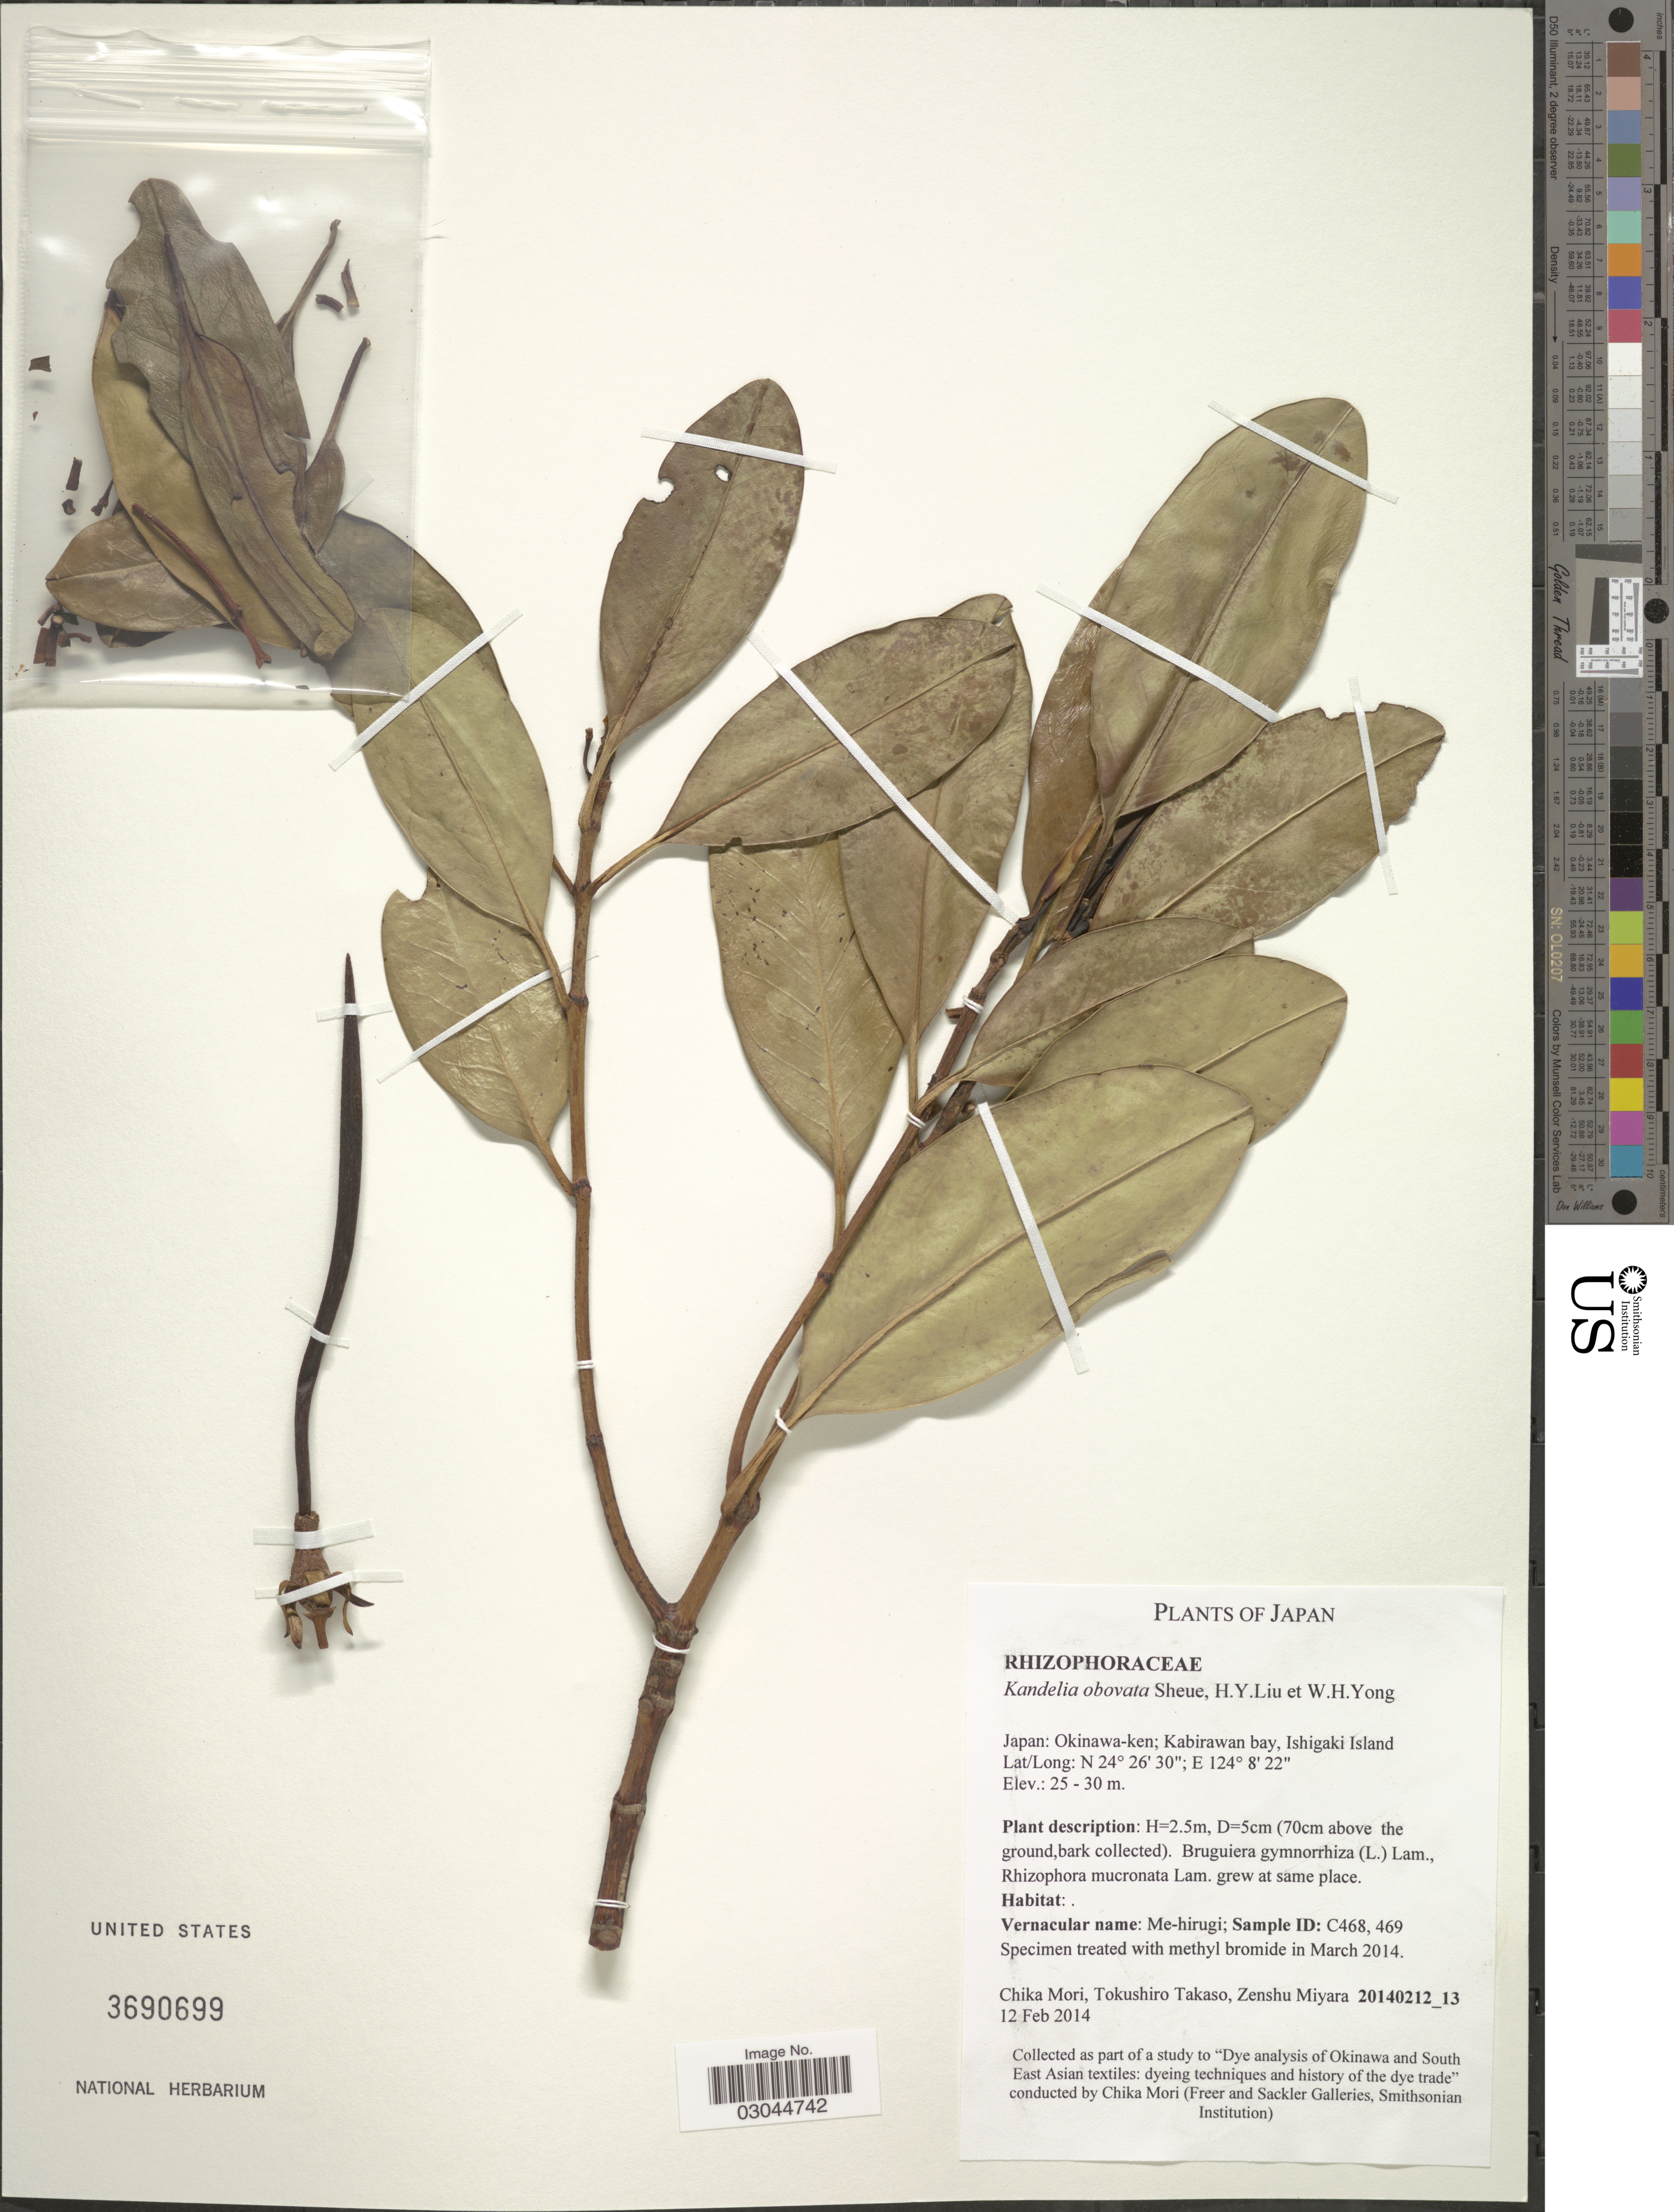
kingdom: Plantae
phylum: Tracheophyta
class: Magnoliopsida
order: Malpighiales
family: Rhizophoraceae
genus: Kandelia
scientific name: Kandelia obovata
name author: Sheue et al.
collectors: C. Mori, T. Takaso & Z. Miyara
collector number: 20140212_13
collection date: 2014-02-12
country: Japan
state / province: Okinawa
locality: Okinawa-ken; Kabirawan bay, Ishigaki Island.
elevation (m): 25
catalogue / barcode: US 3690699